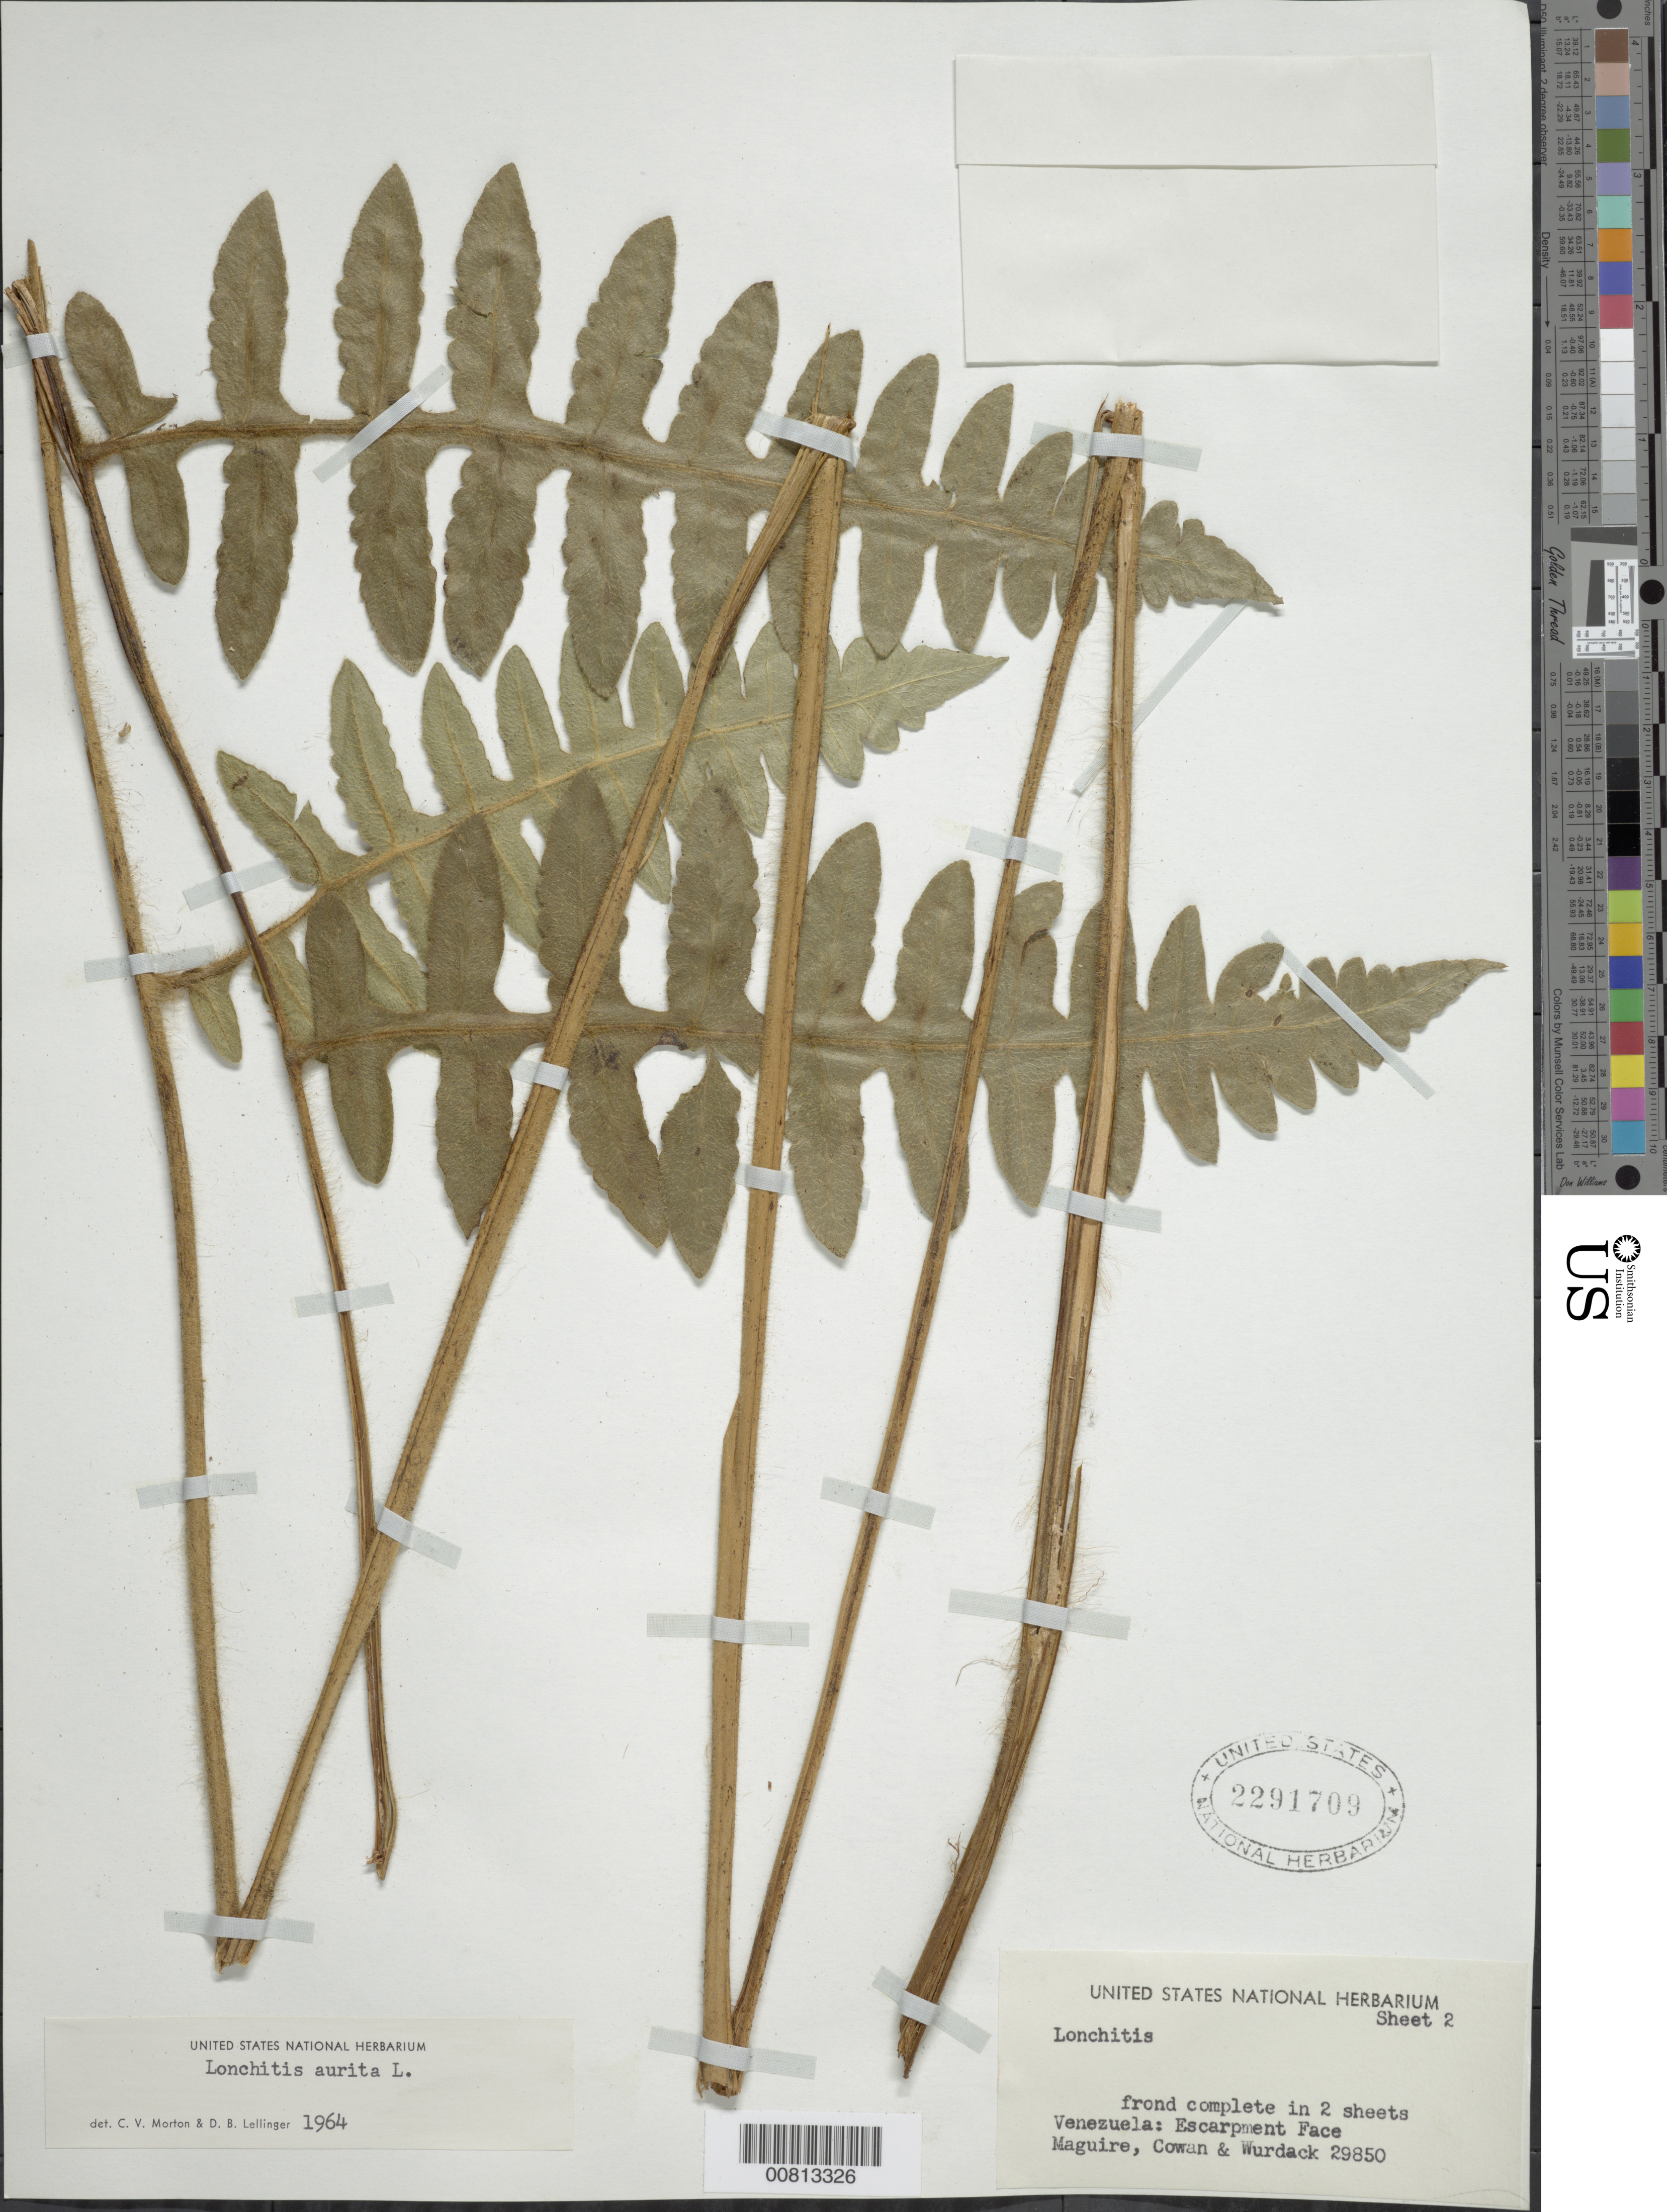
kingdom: Plantae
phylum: Tracheophyta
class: Polypodiopsida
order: Polypodiales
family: Dennstaedtiaceae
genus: Blotiella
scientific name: Blotiella lindeniana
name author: (Hook.) R.M. Tryon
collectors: Maguire, --, Cowan & -- Wurdack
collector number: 29850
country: Venezuela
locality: Escarpment Face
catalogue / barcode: US 2291709